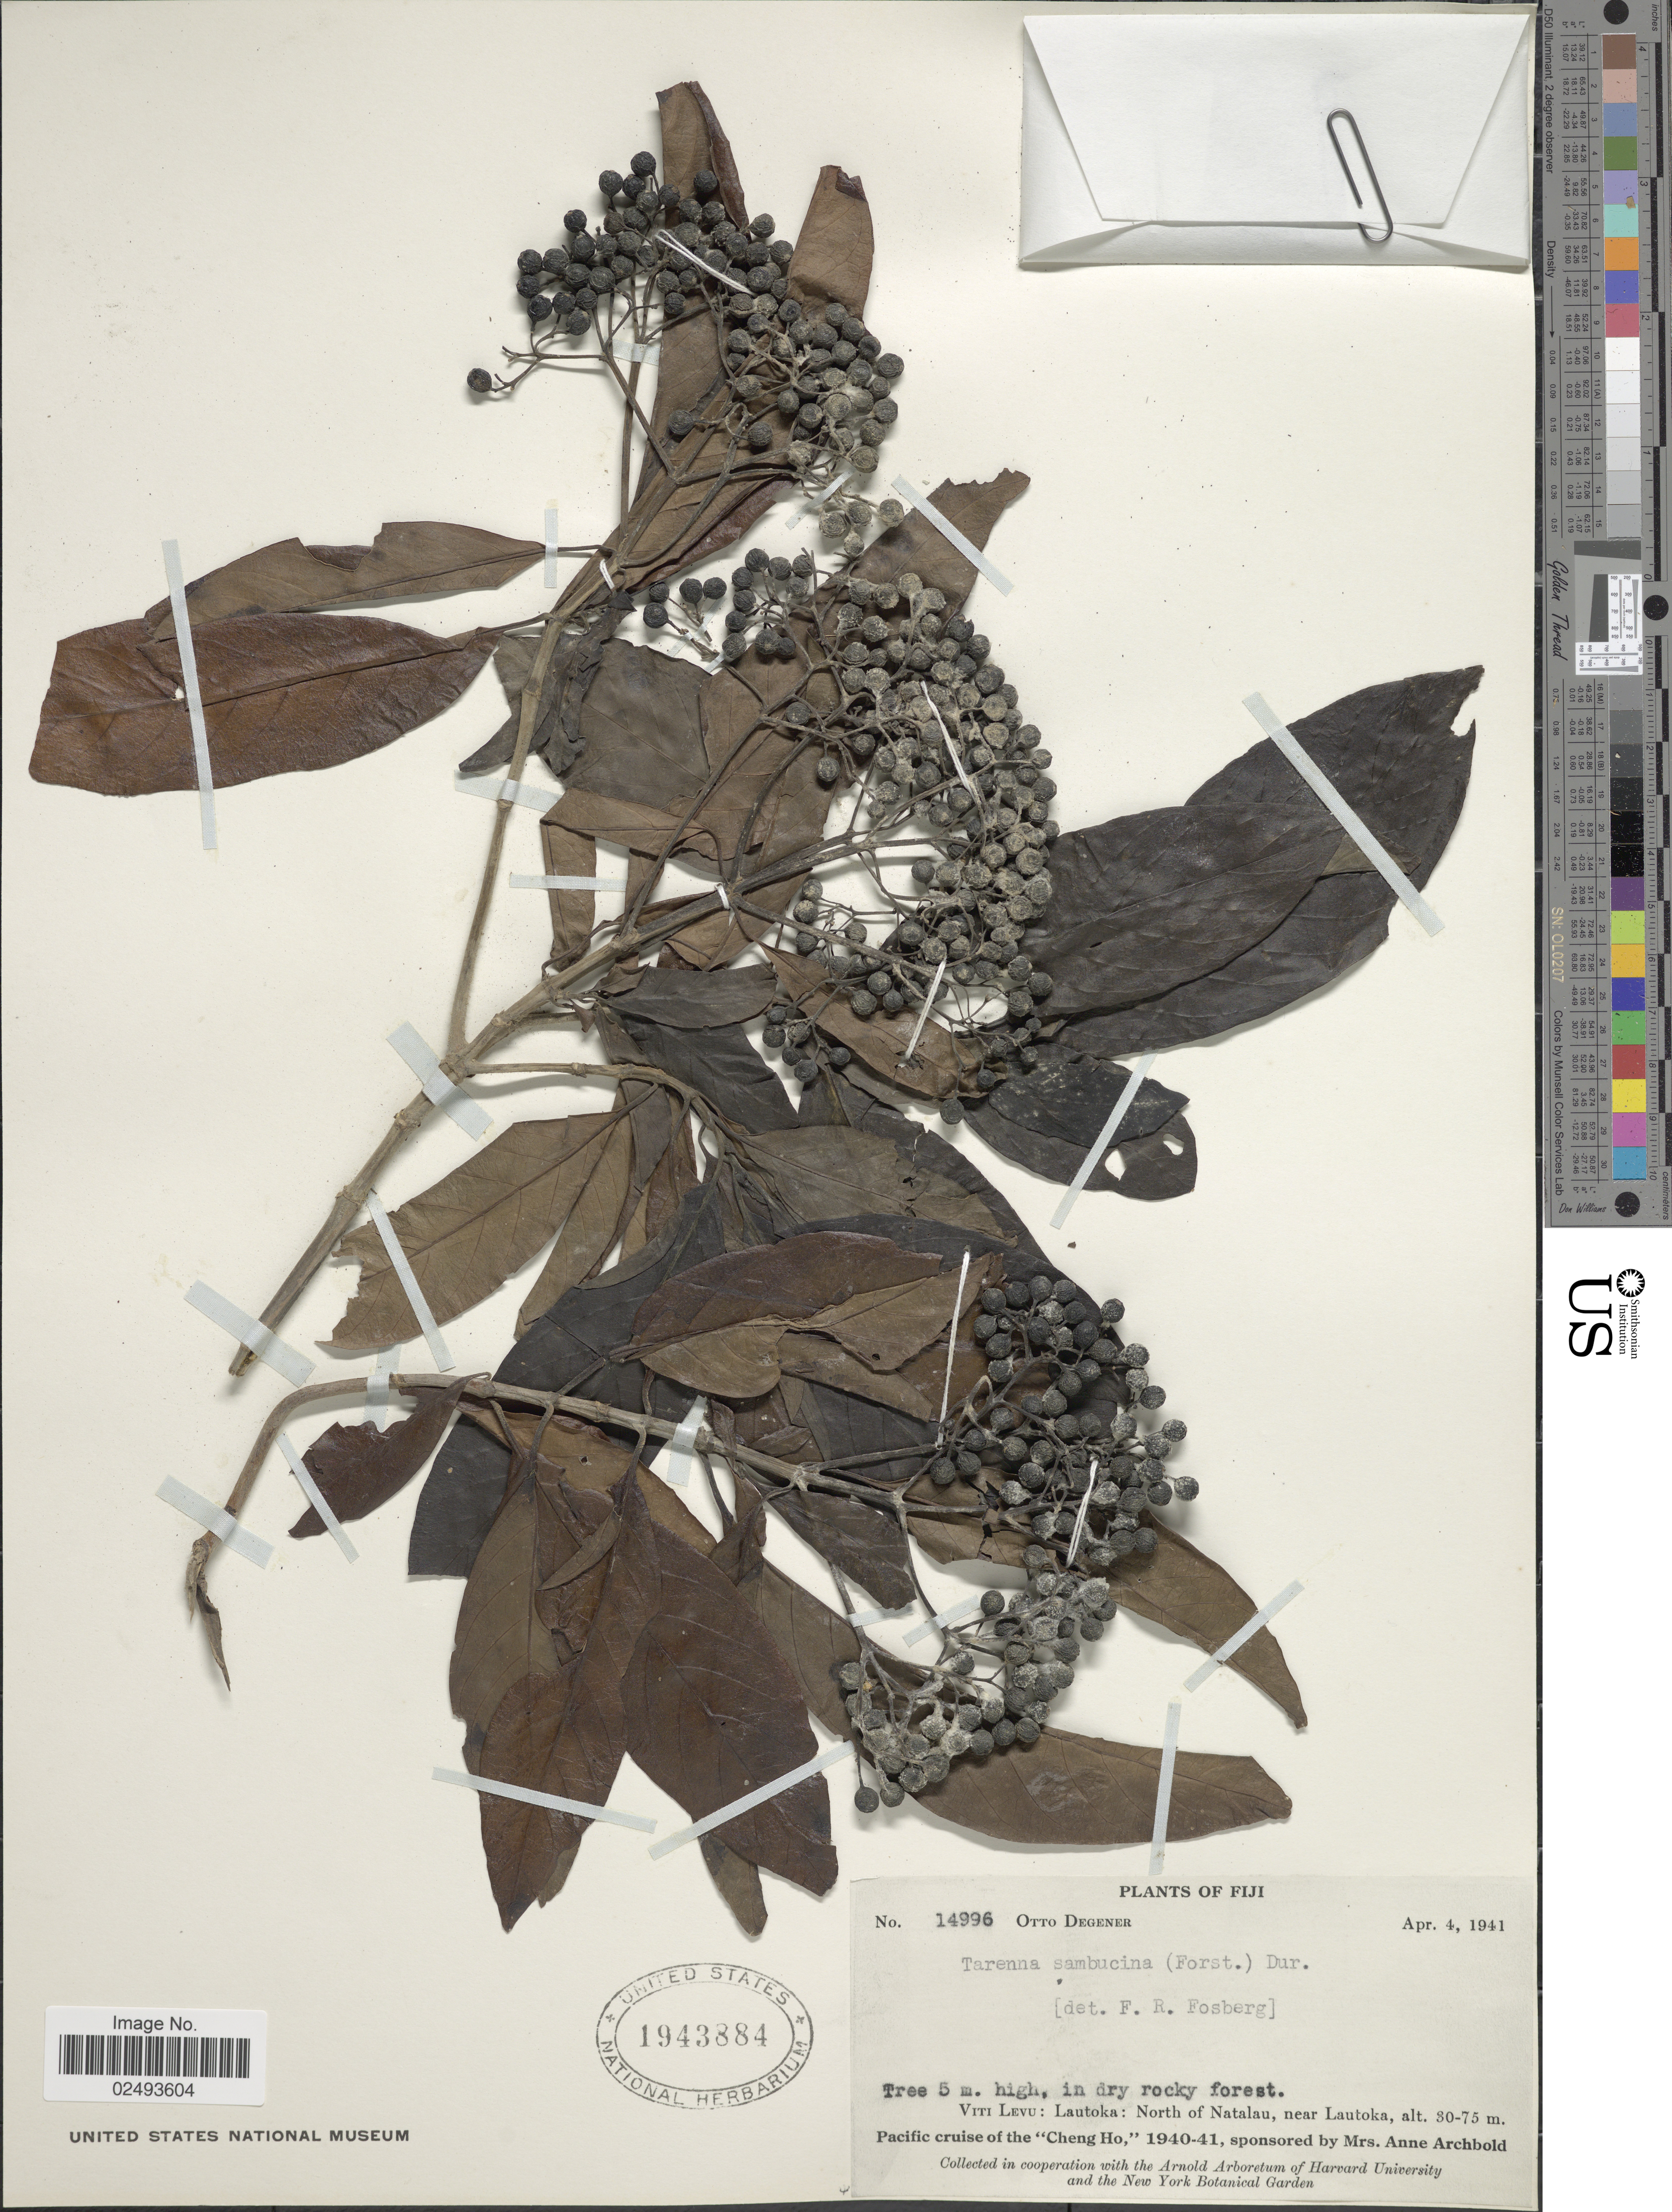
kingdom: Plantae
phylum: Tracheophyta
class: Magnoliopsida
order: Gentianales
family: Rubiaceae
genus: Tarenna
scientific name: Tarenna sambucina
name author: (G. Forst.) Drake ex Durand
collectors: O. Degener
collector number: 14996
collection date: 1941-04-04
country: Fiji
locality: Viti Levu: Lautoka: North of Natalau, near Lautoka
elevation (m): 30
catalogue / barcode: US 1943884